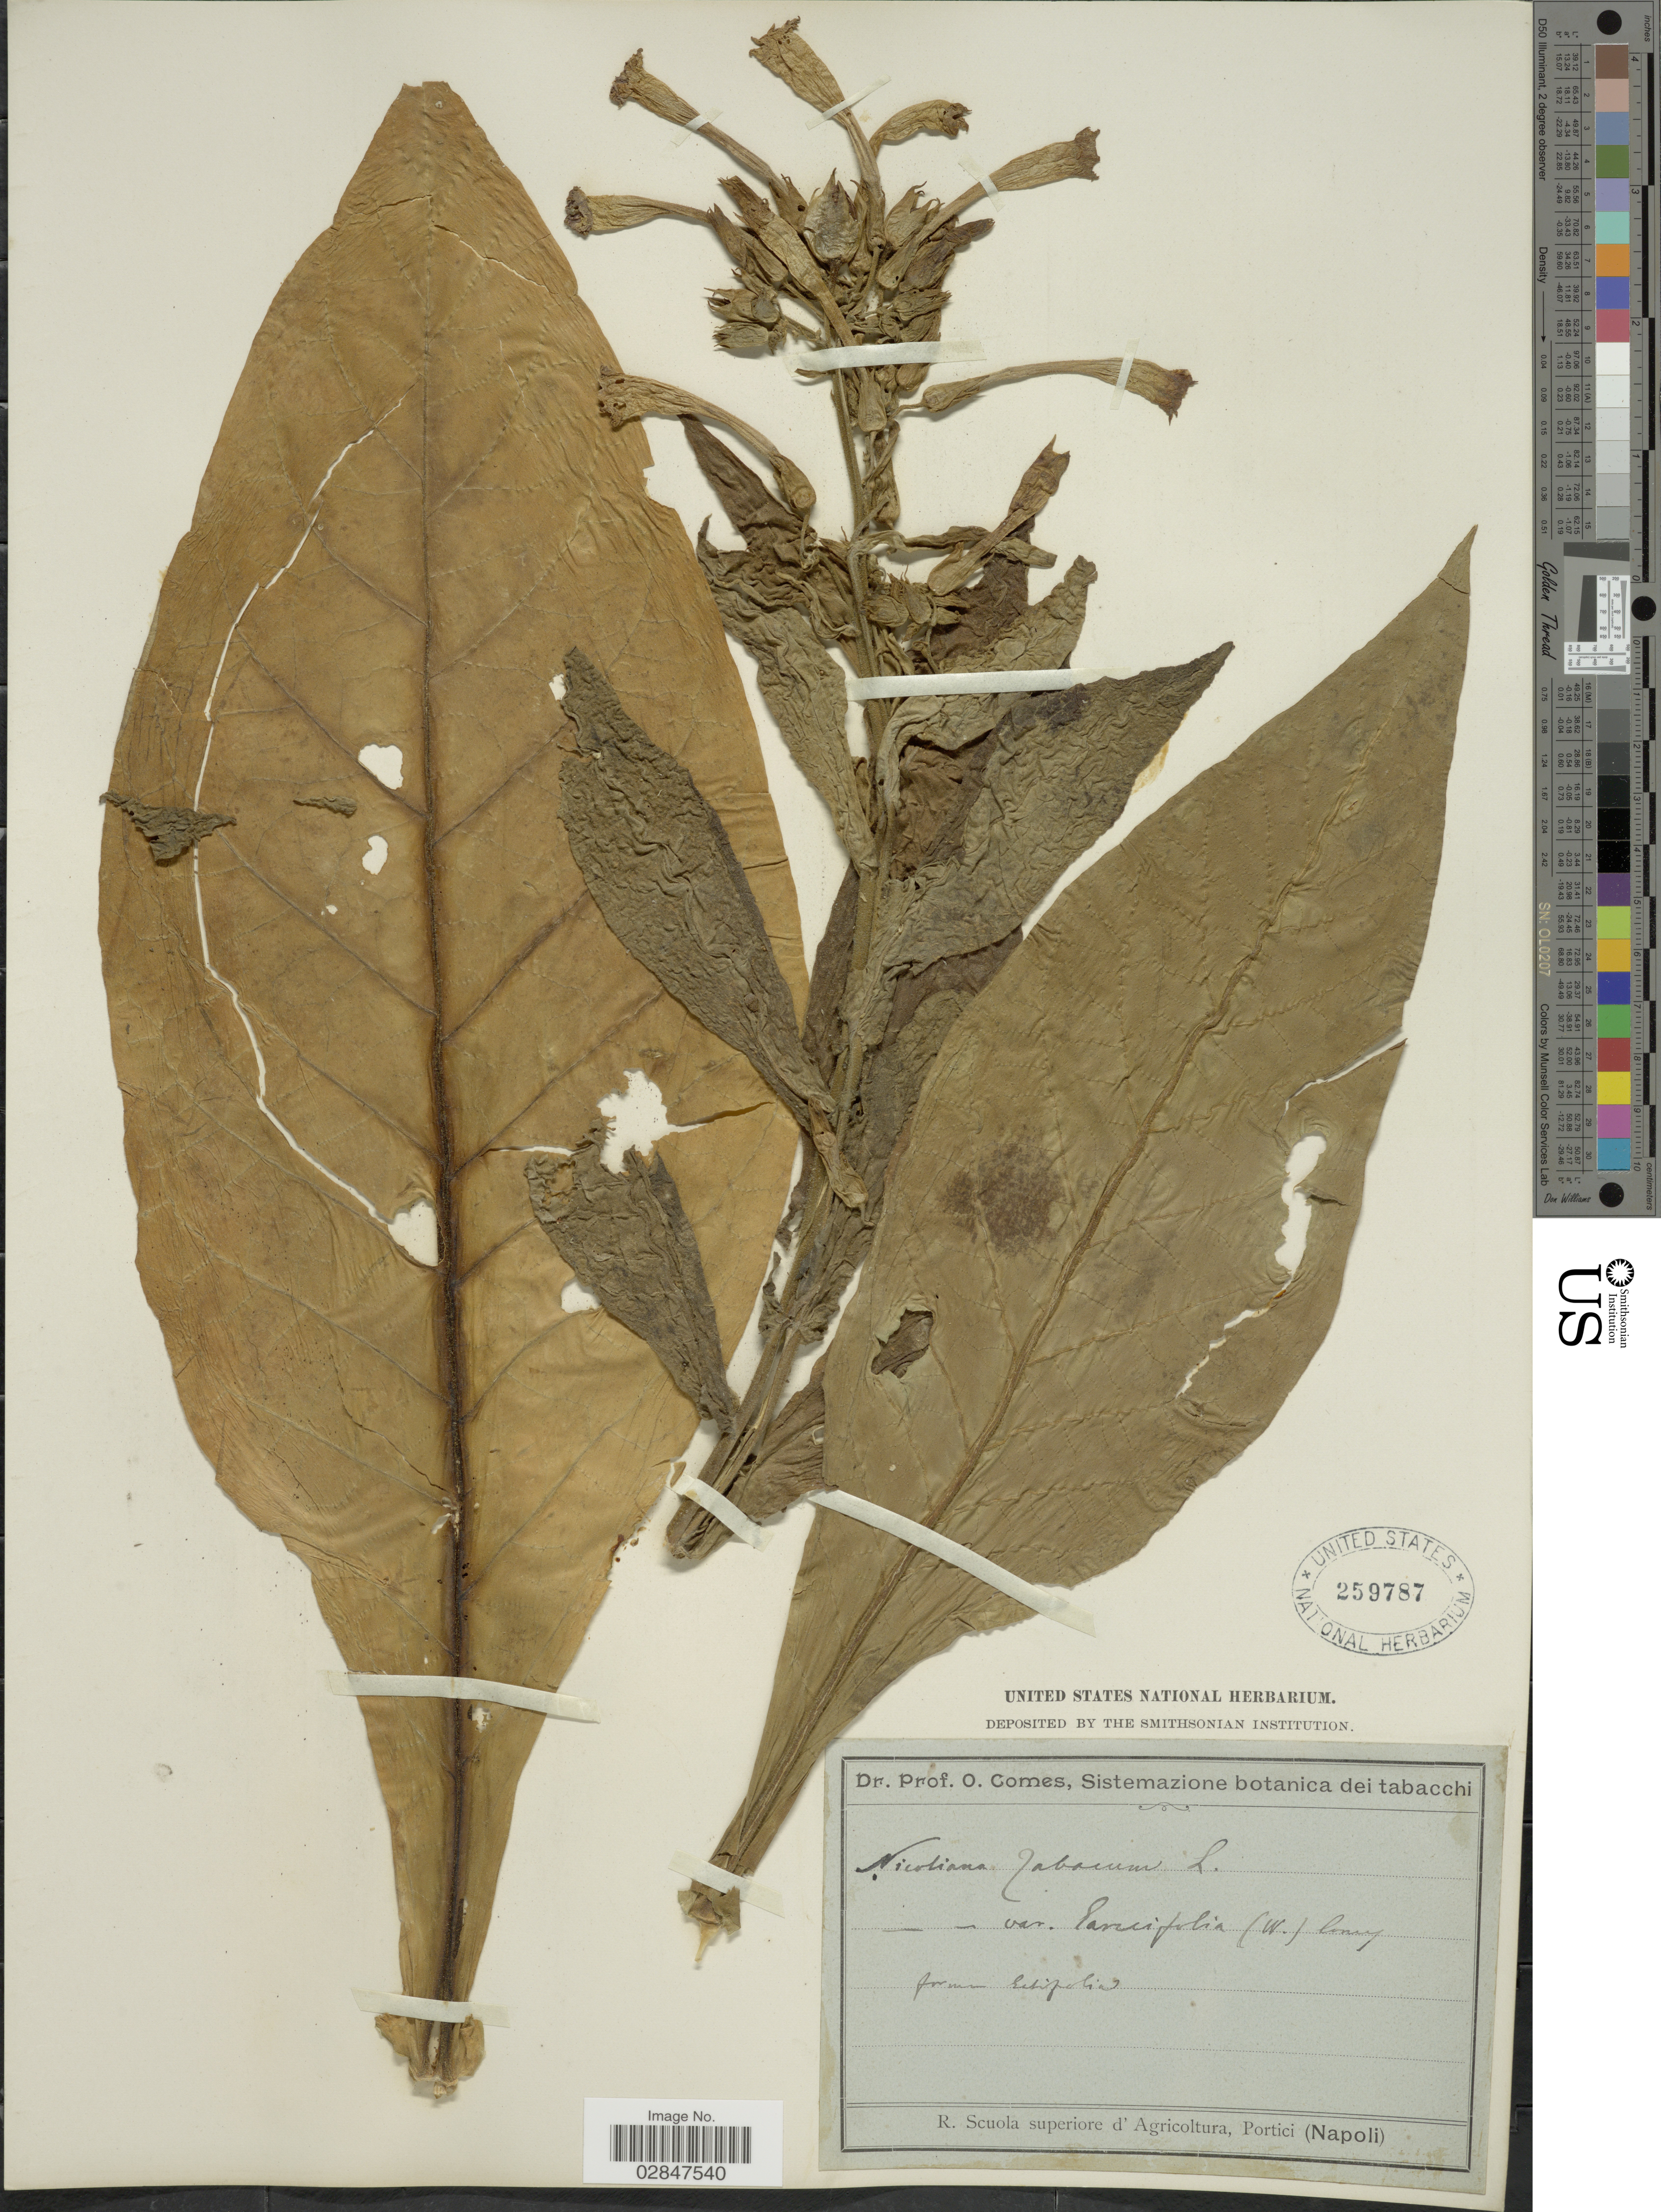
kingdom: Plantae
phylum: Tracheophyta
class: Magnoliopsida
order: Solanales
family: Solanaceae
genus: Nicotiana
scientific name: Nicotiana tabacum var. lancifolia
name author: (Willd. ex Lehm.) Comes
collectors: O. Comes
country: Italy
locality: Portici (Napoli).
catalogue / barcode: US 259787